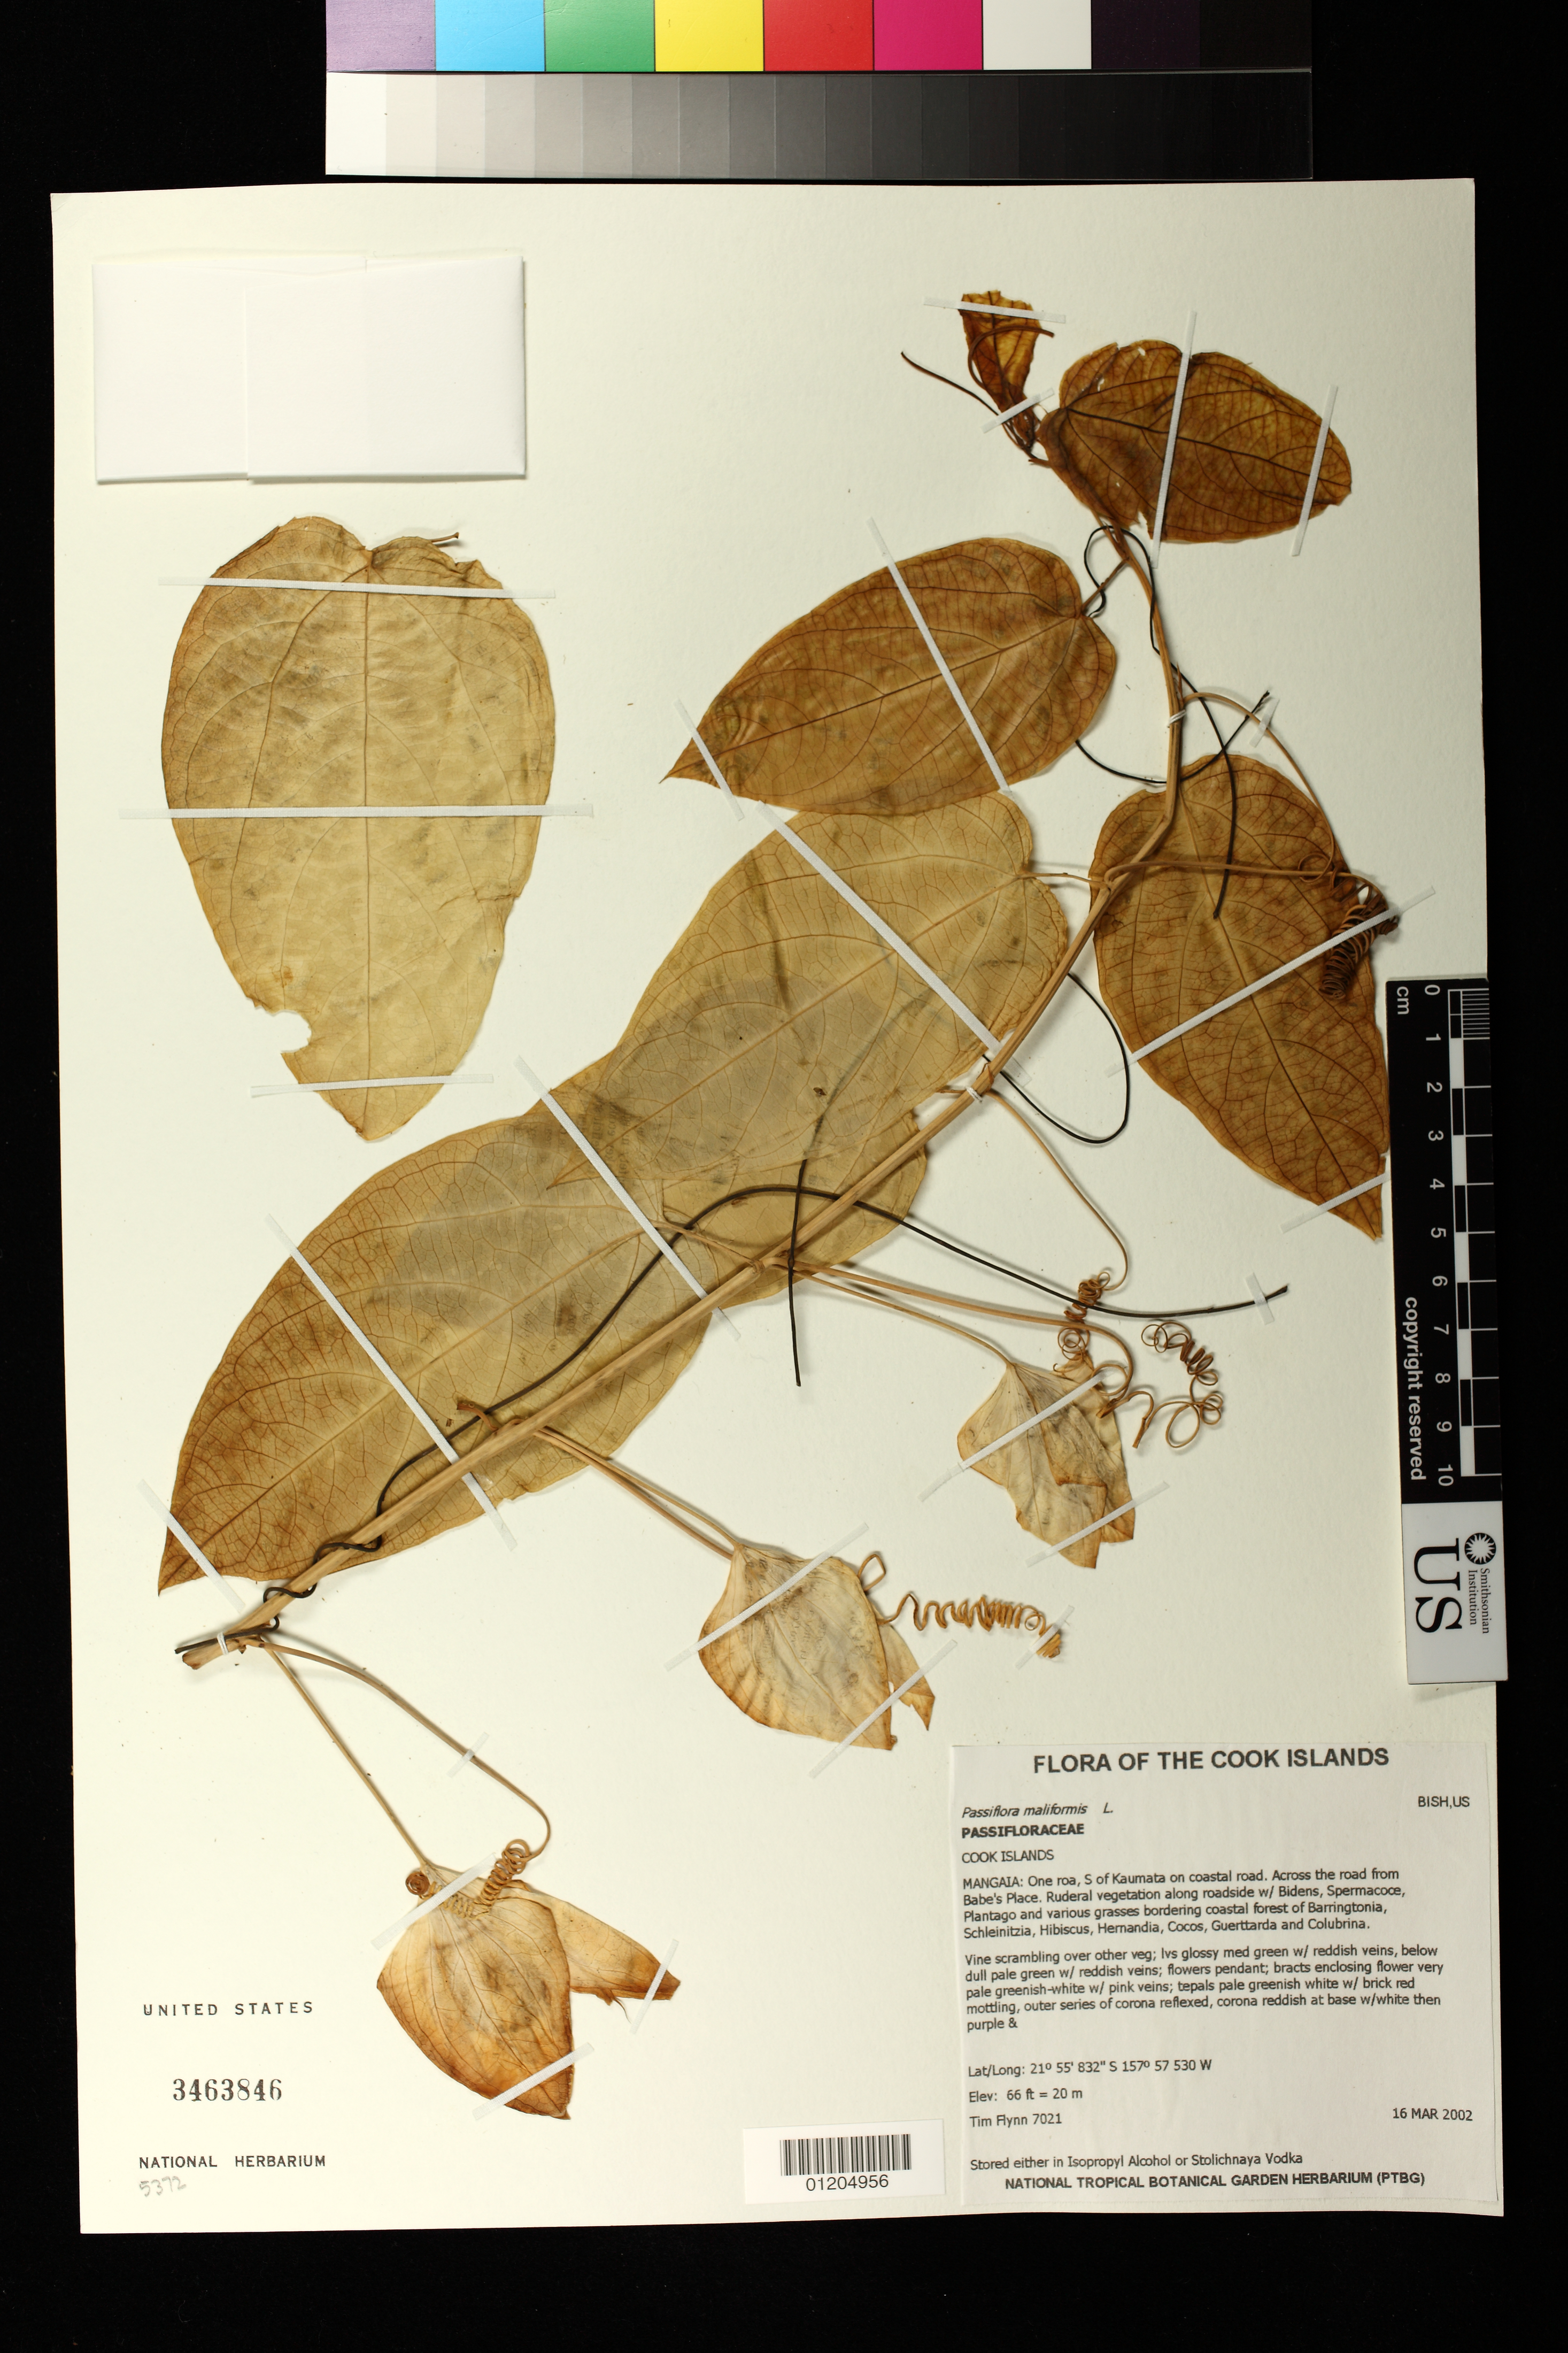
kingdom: Plantae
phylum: Tracheophyta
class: Magnoliopsida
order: Malpighiales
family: Passifloraceae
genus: Passiflora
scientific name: Passiflora maliformis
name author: L.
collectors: T. W. Flynn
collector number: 7021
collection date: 2002-03-16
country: Cook Islands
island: Mangaia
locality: One roa, S of Kaumata on coastal road. Across the road from Babe's Place.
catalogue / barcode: US 3463846